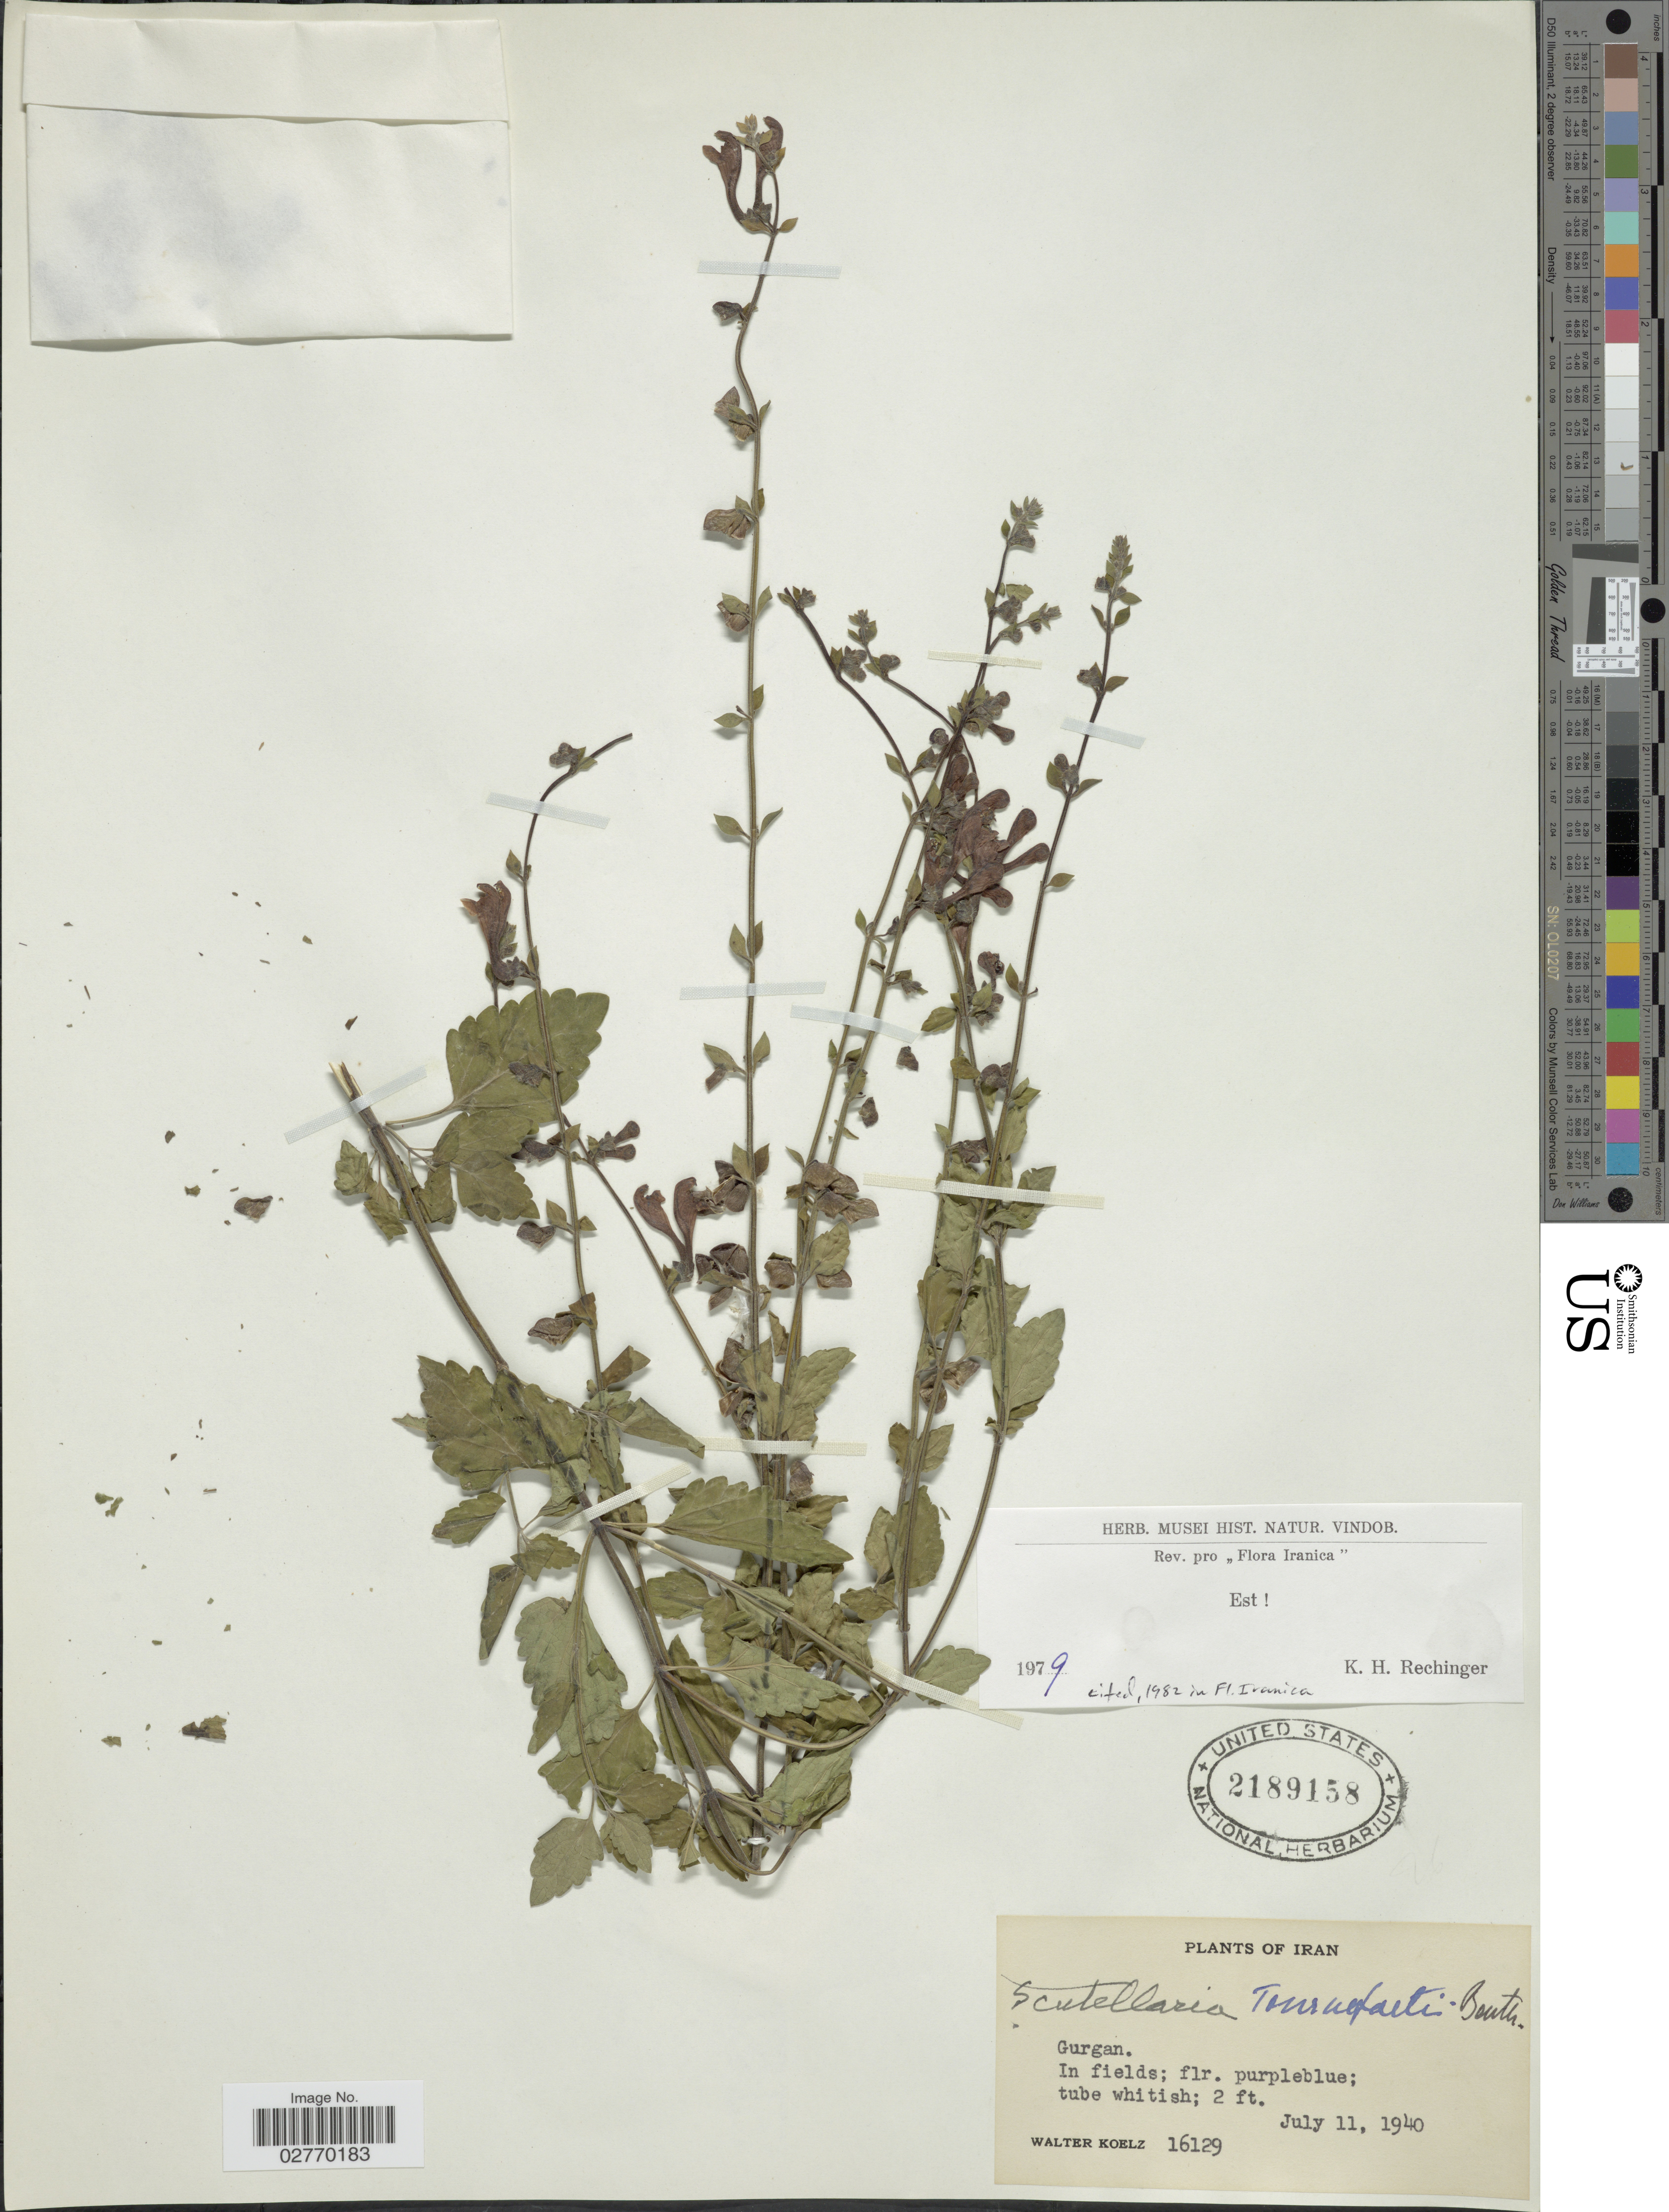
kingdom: Plantae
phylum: Tracheophyta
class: Magnoliopsida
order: Lamiales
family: Lamiaceae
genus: Scutellaria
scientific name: Scutellaria tournefortii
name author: Benth.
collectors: W. N. Koelz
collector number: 16129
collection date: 1940-07-11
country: Iran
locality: Gurgan.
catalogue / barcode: US 2189158